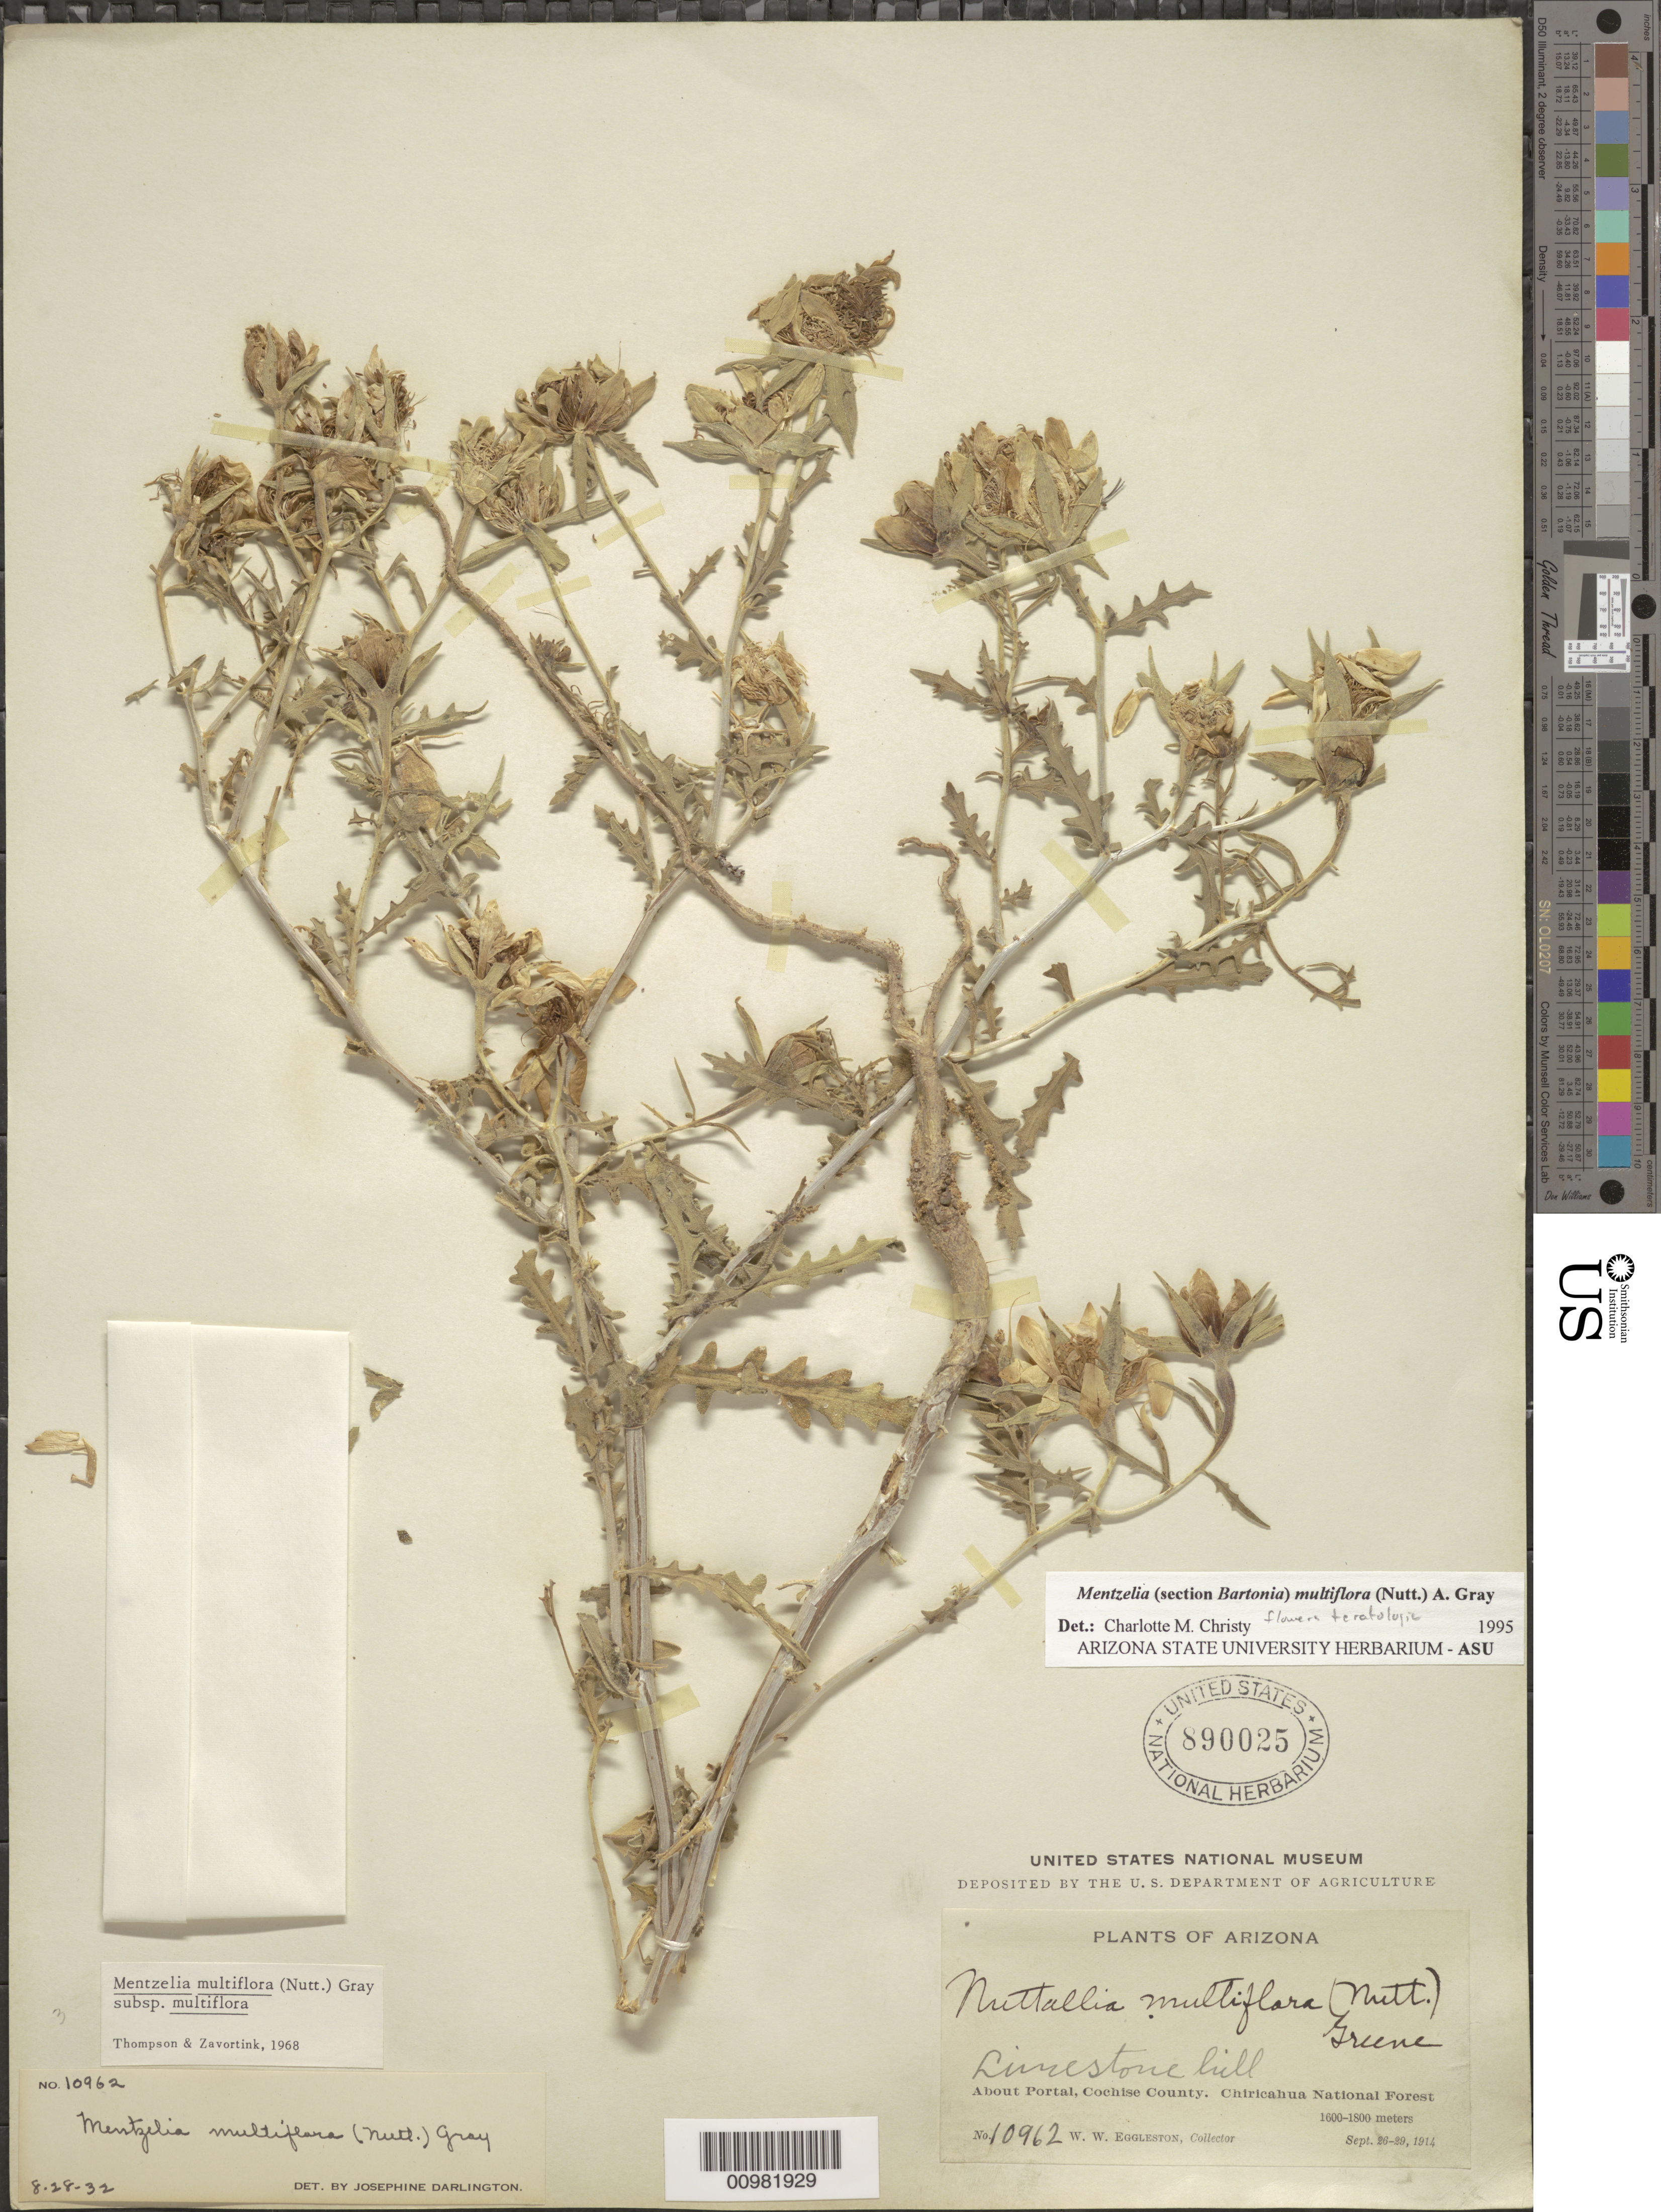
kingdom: Plantae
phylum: Tracheophyta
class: Magnoliopsida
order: Cornales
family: Loasaceae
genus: Mentzelia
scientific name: Mentzelia multiflora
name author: (Nutt.) A. Gray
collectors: W. W. Eggleston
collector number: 10962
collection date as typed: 26 Sep 1914 to 29 Sep 1914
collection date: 1914-09-26/1914-09-29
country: United States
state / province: Arizona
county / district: Cochise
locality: Chiricahua National Forest; About Portal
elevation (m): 1600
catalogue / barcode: US 890025